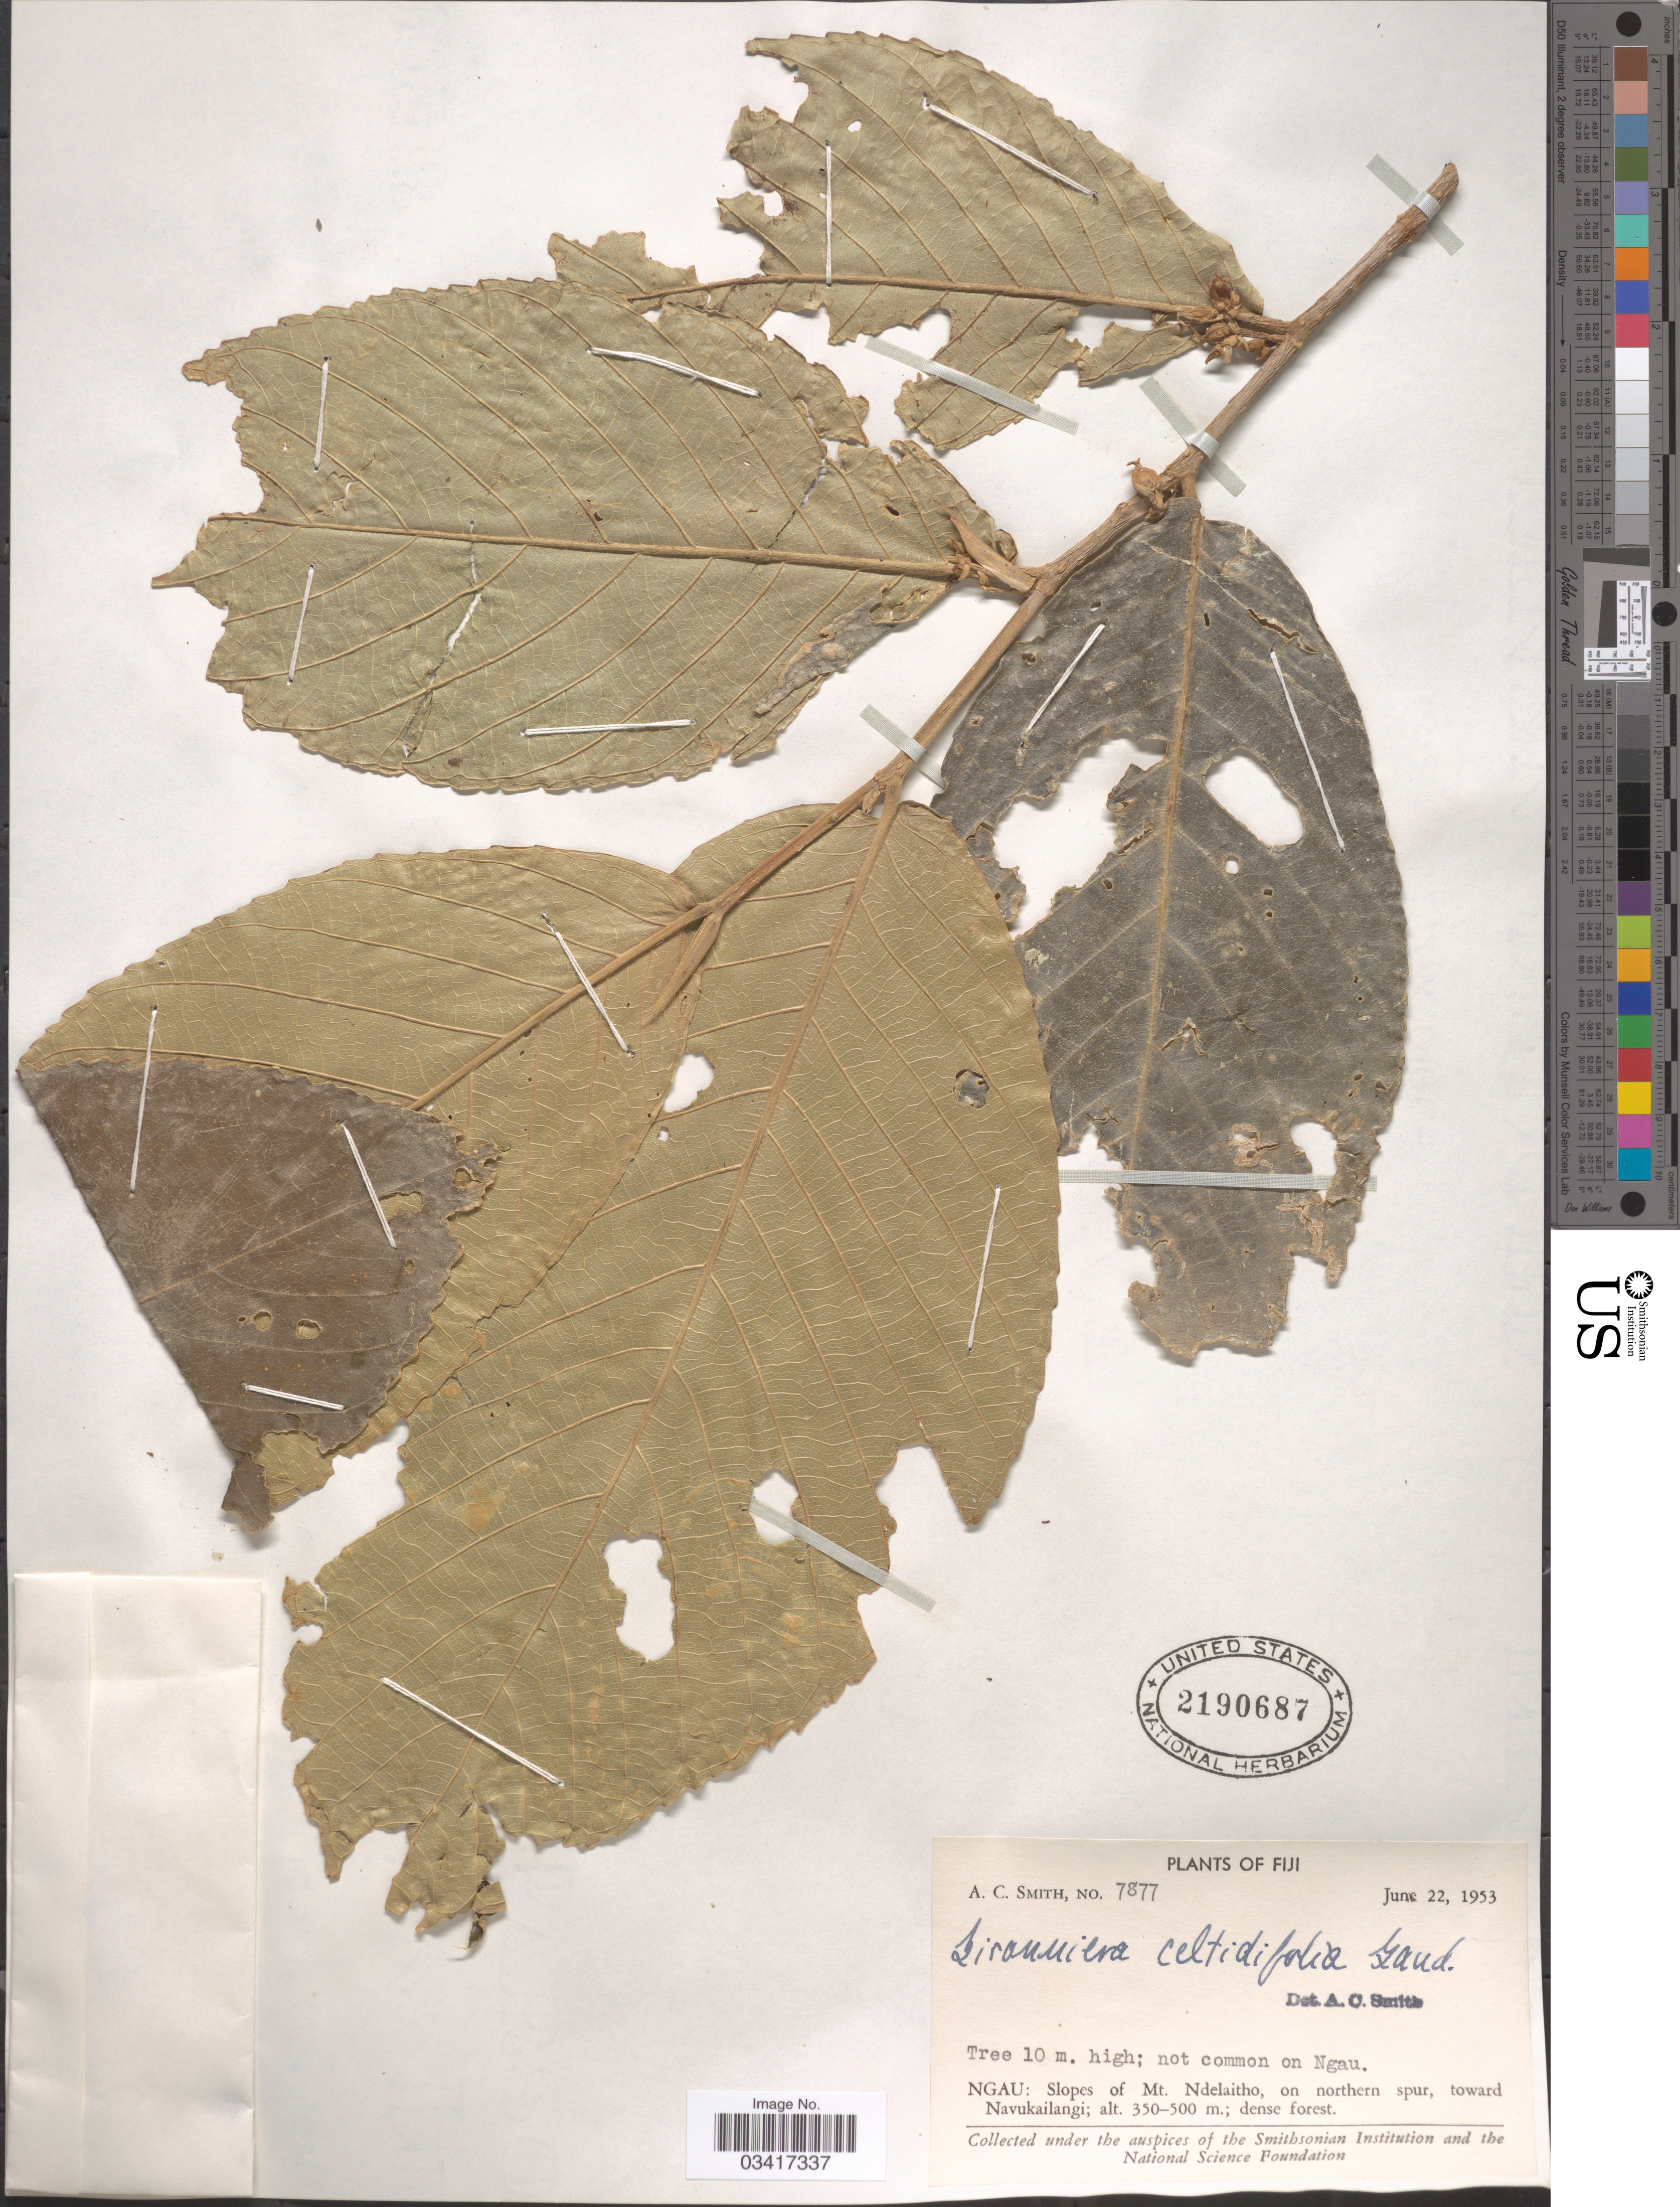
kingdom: Plantae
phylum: Tracheophyta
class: Magnoliopsida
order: Rosales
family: Cannabaceae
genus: Gironniera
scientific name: Gironniera celtidifolia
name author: Gaudich.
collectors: A. C. Smith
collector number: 7877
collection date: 1953-06-22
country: Fiji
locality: Ngau: Slopes of Mt. Ndelaitho, on northern spur, toward Navukailangi.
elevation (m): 350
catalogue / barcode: US 2190687